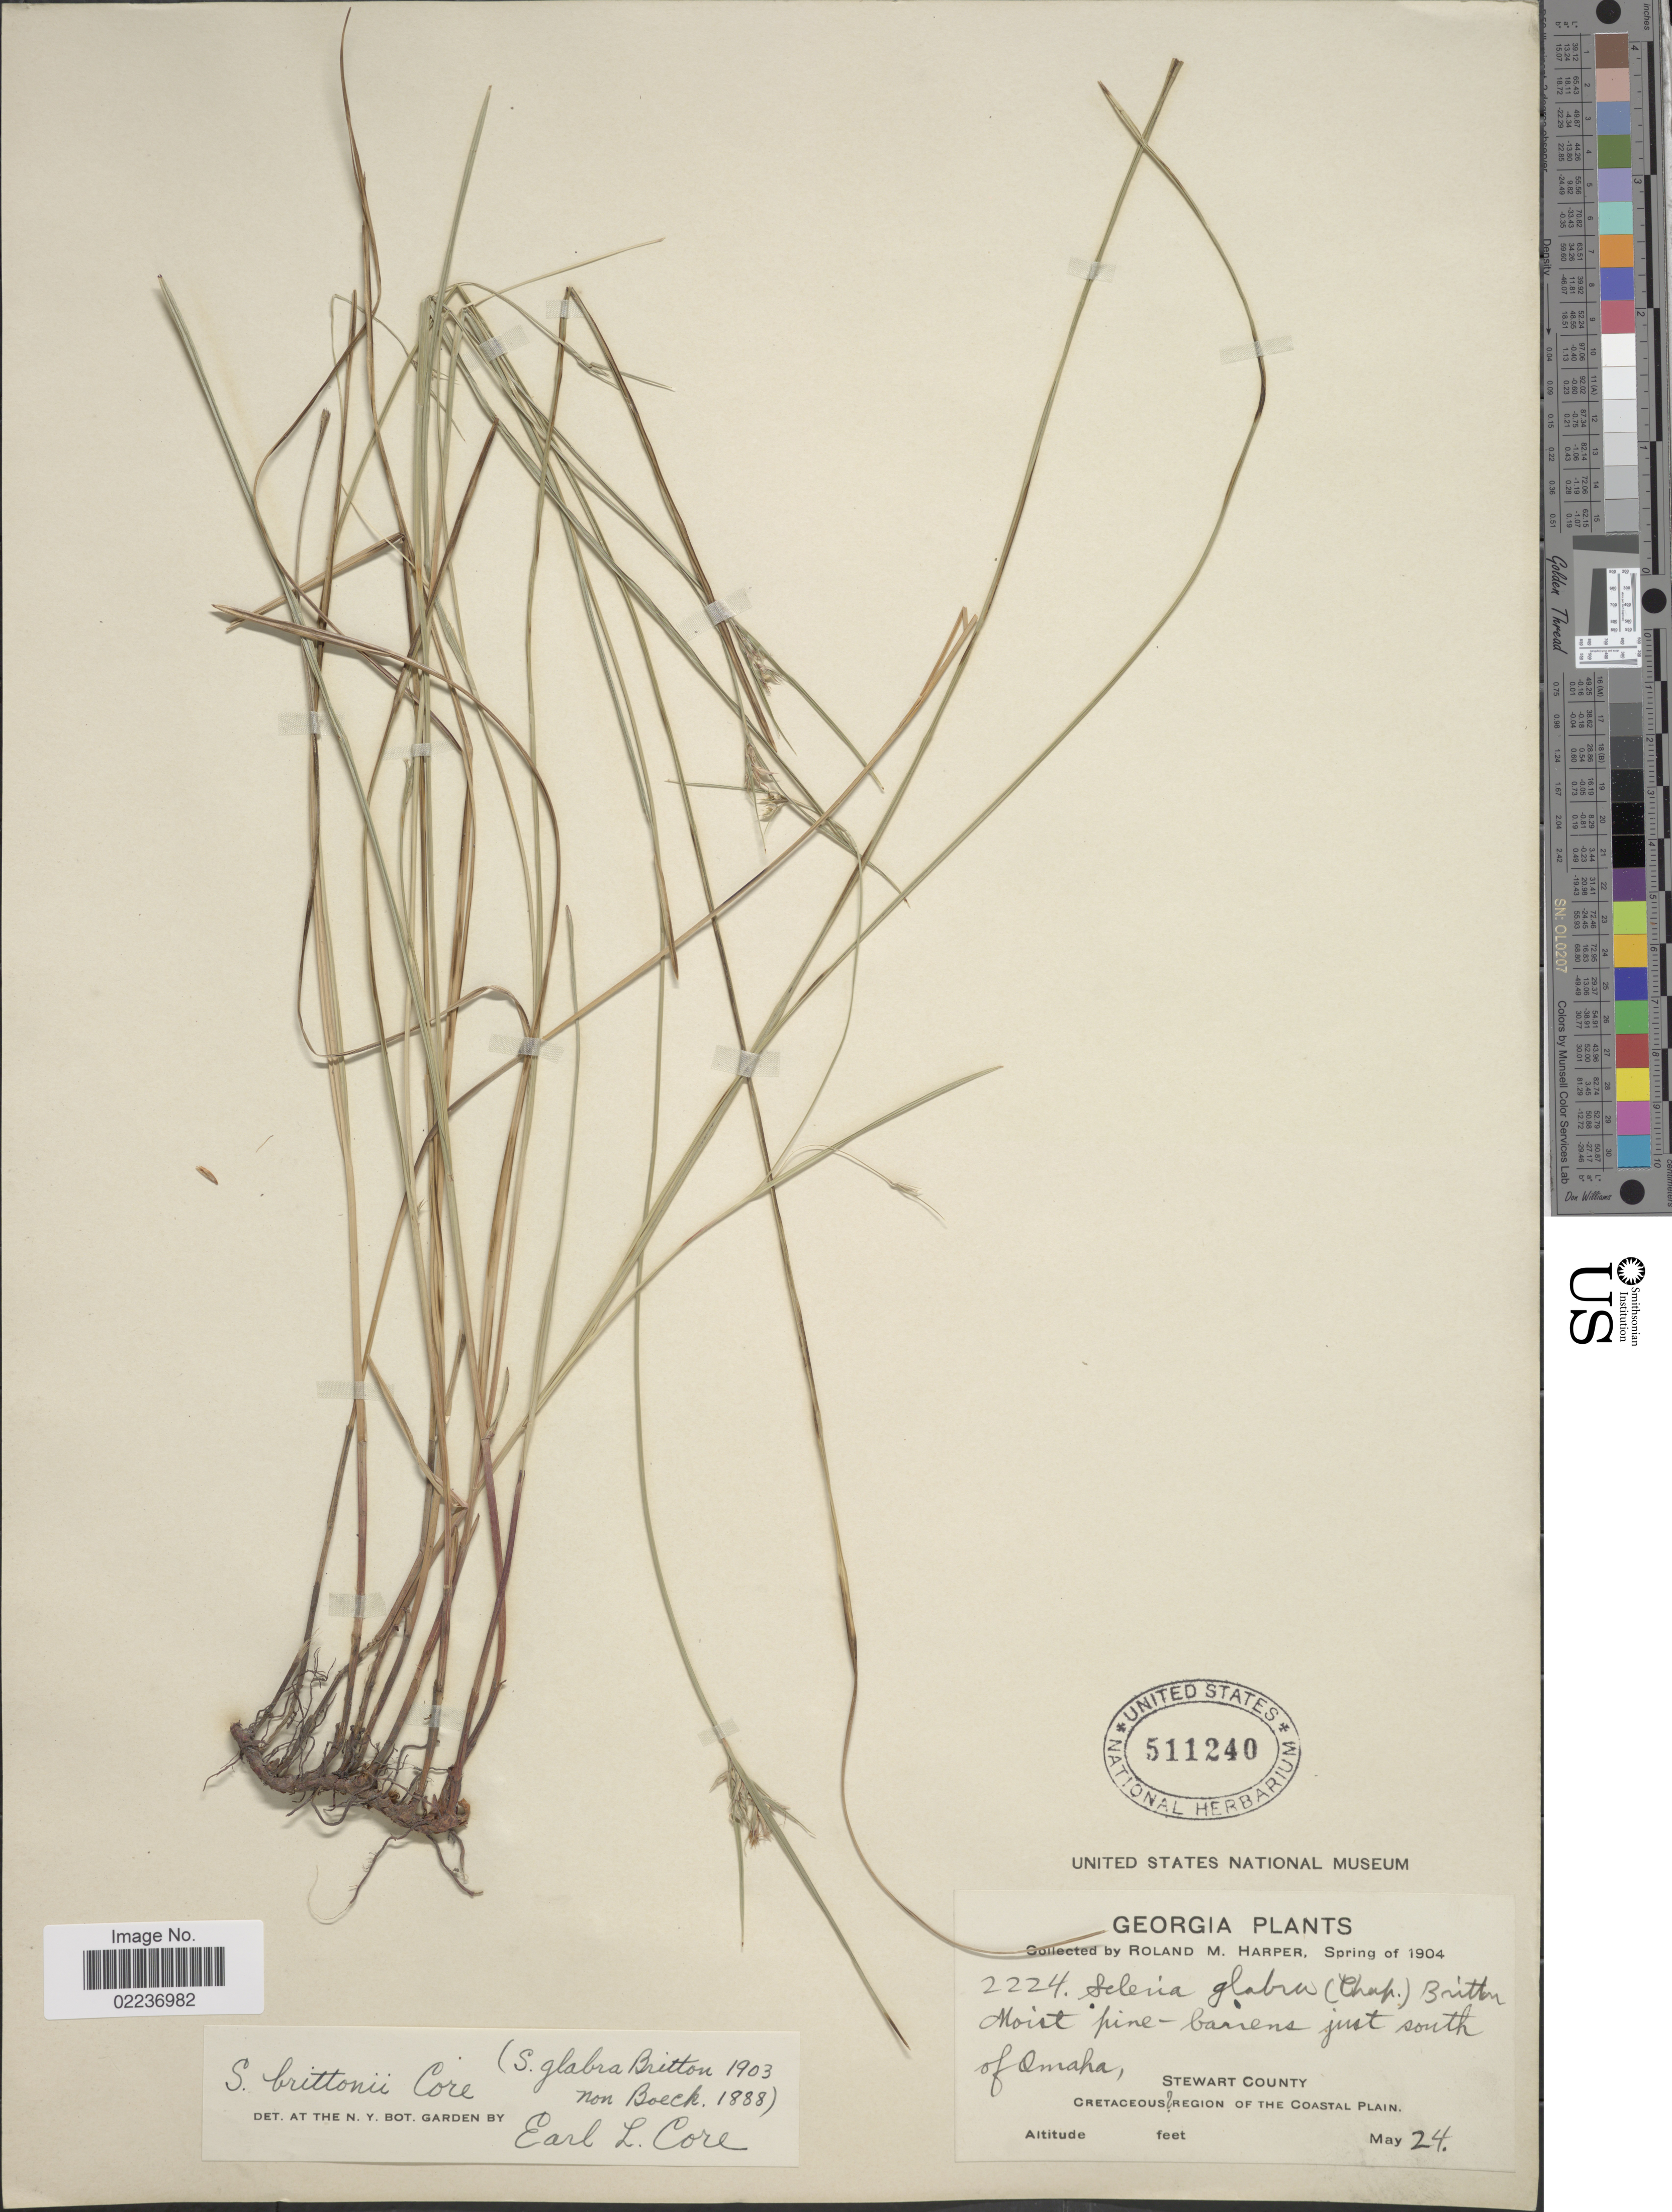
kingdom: Plantae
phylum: Tracheophyta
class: Liliopsida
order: Poales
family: Cyperaceae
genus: Scleria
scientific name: Scleria brittonii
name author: Core ex Small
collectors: R. M. Harper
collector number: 2224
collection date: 1904-05-24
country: United States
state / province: Georgia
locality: Moist pine-barrens just south of Omaha, Stewart Xounty, cretaceous Region of the Coastal Plain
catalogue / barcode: US 511240